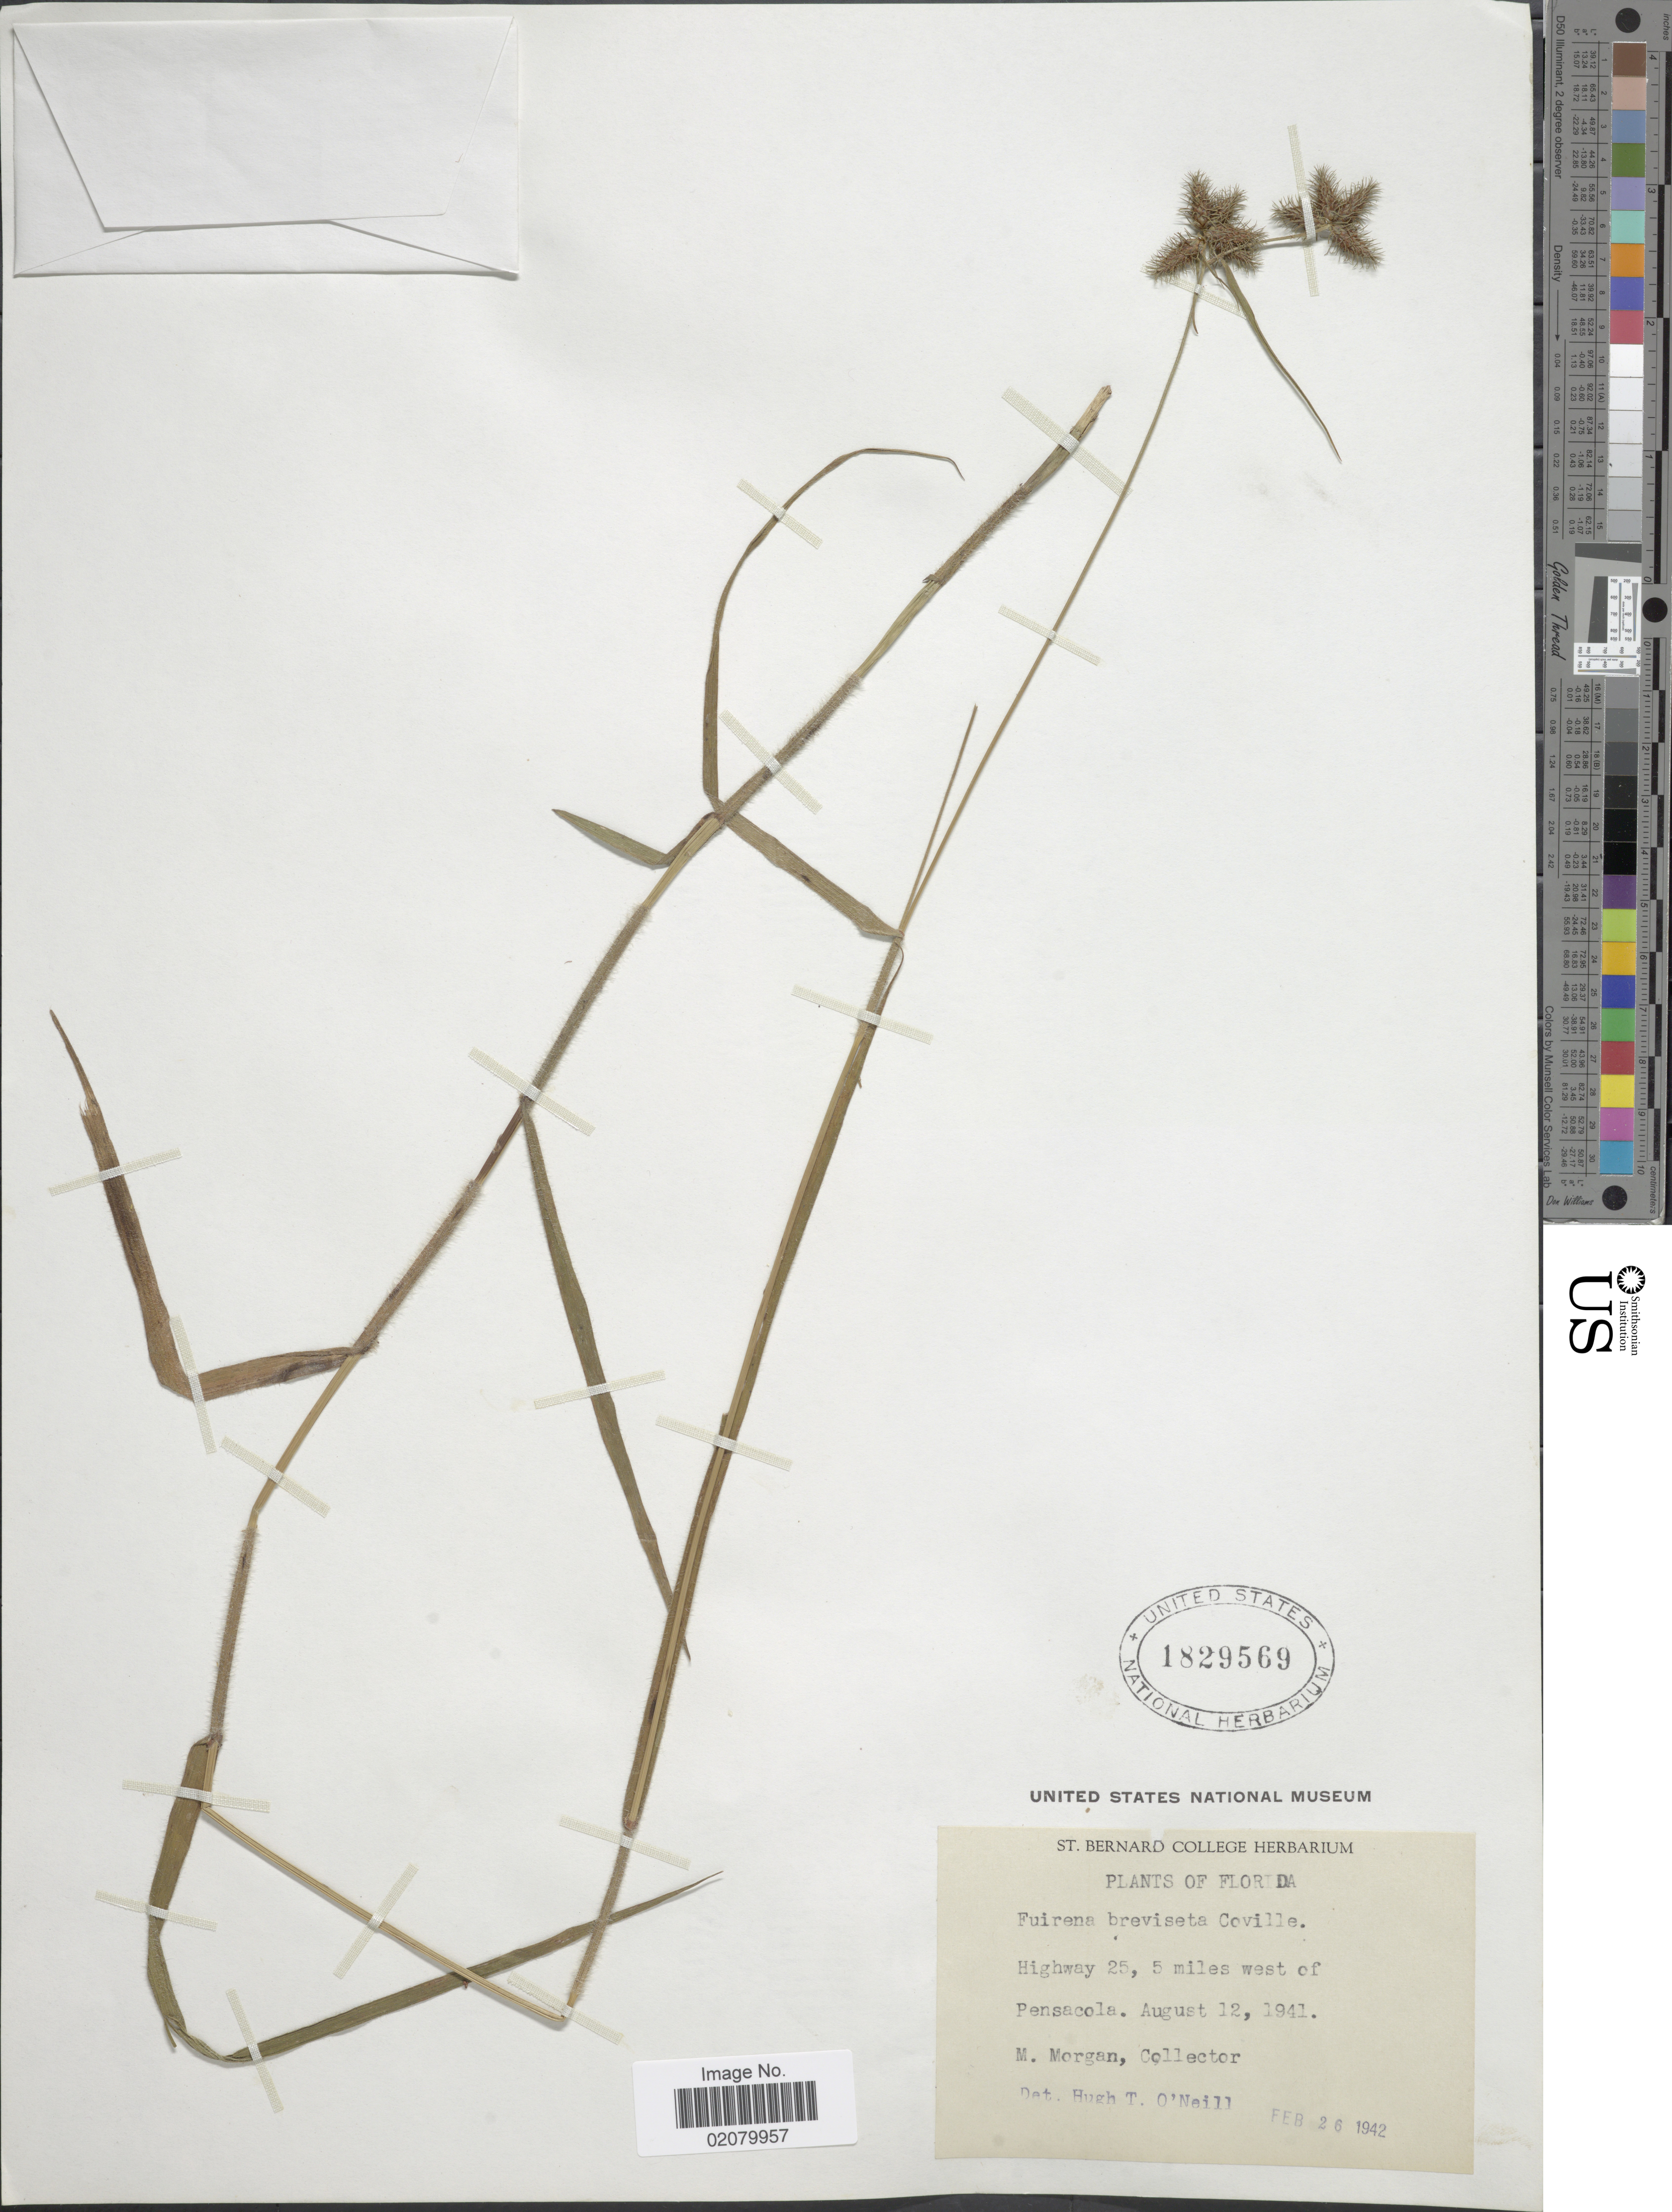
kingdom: Plantae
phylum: Tracheophyta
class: Liliopsida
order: Poales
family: Cyperaceae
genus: Fuirena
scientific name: Fuirena squarrosa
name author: Michx.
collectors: M. Morgan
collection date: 1941-08-12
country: United States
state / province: Florida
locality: Highway 25, 5 miles west of Pensacola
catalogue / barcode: US 1829569